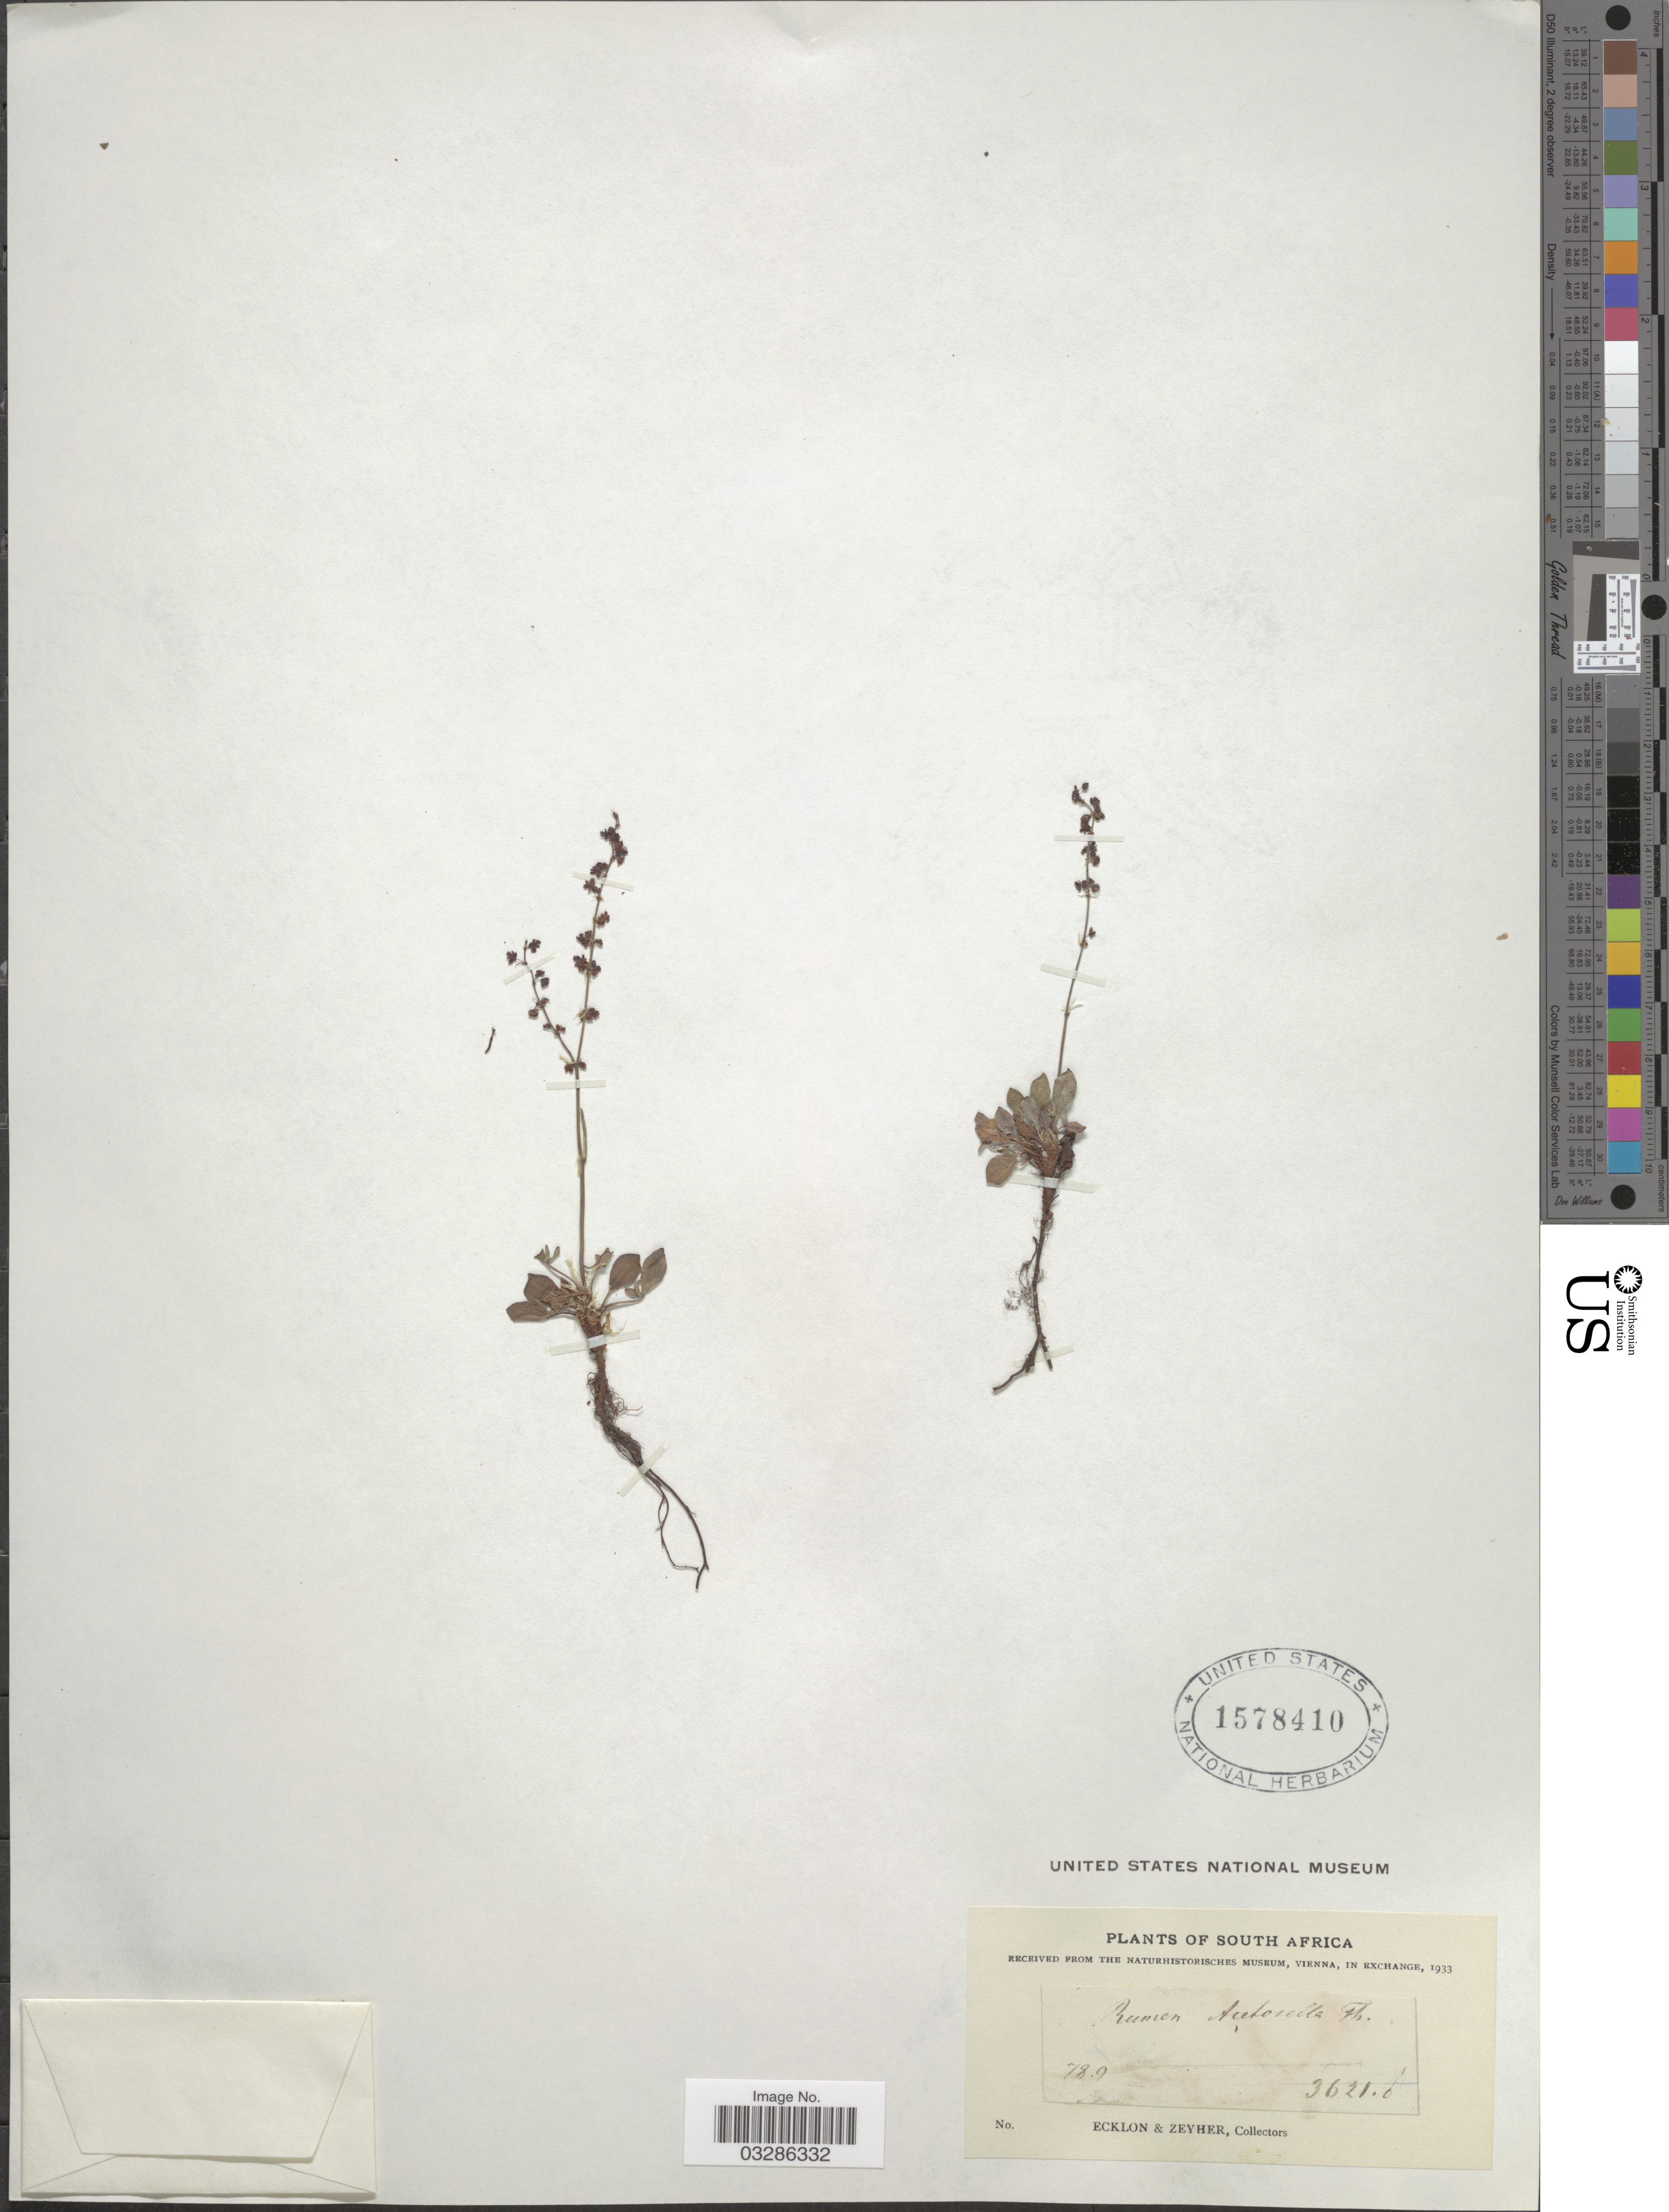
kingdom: Plantae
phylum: Tracheophyta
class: Magnoliopsida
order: Caryophyllales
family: Polygonaceae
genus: Rumex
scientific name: Rumex acetosella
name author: L.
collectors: -. Ecklon & -. Zeyher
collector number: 3621.b*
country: South Africa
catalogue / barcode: US 1578410